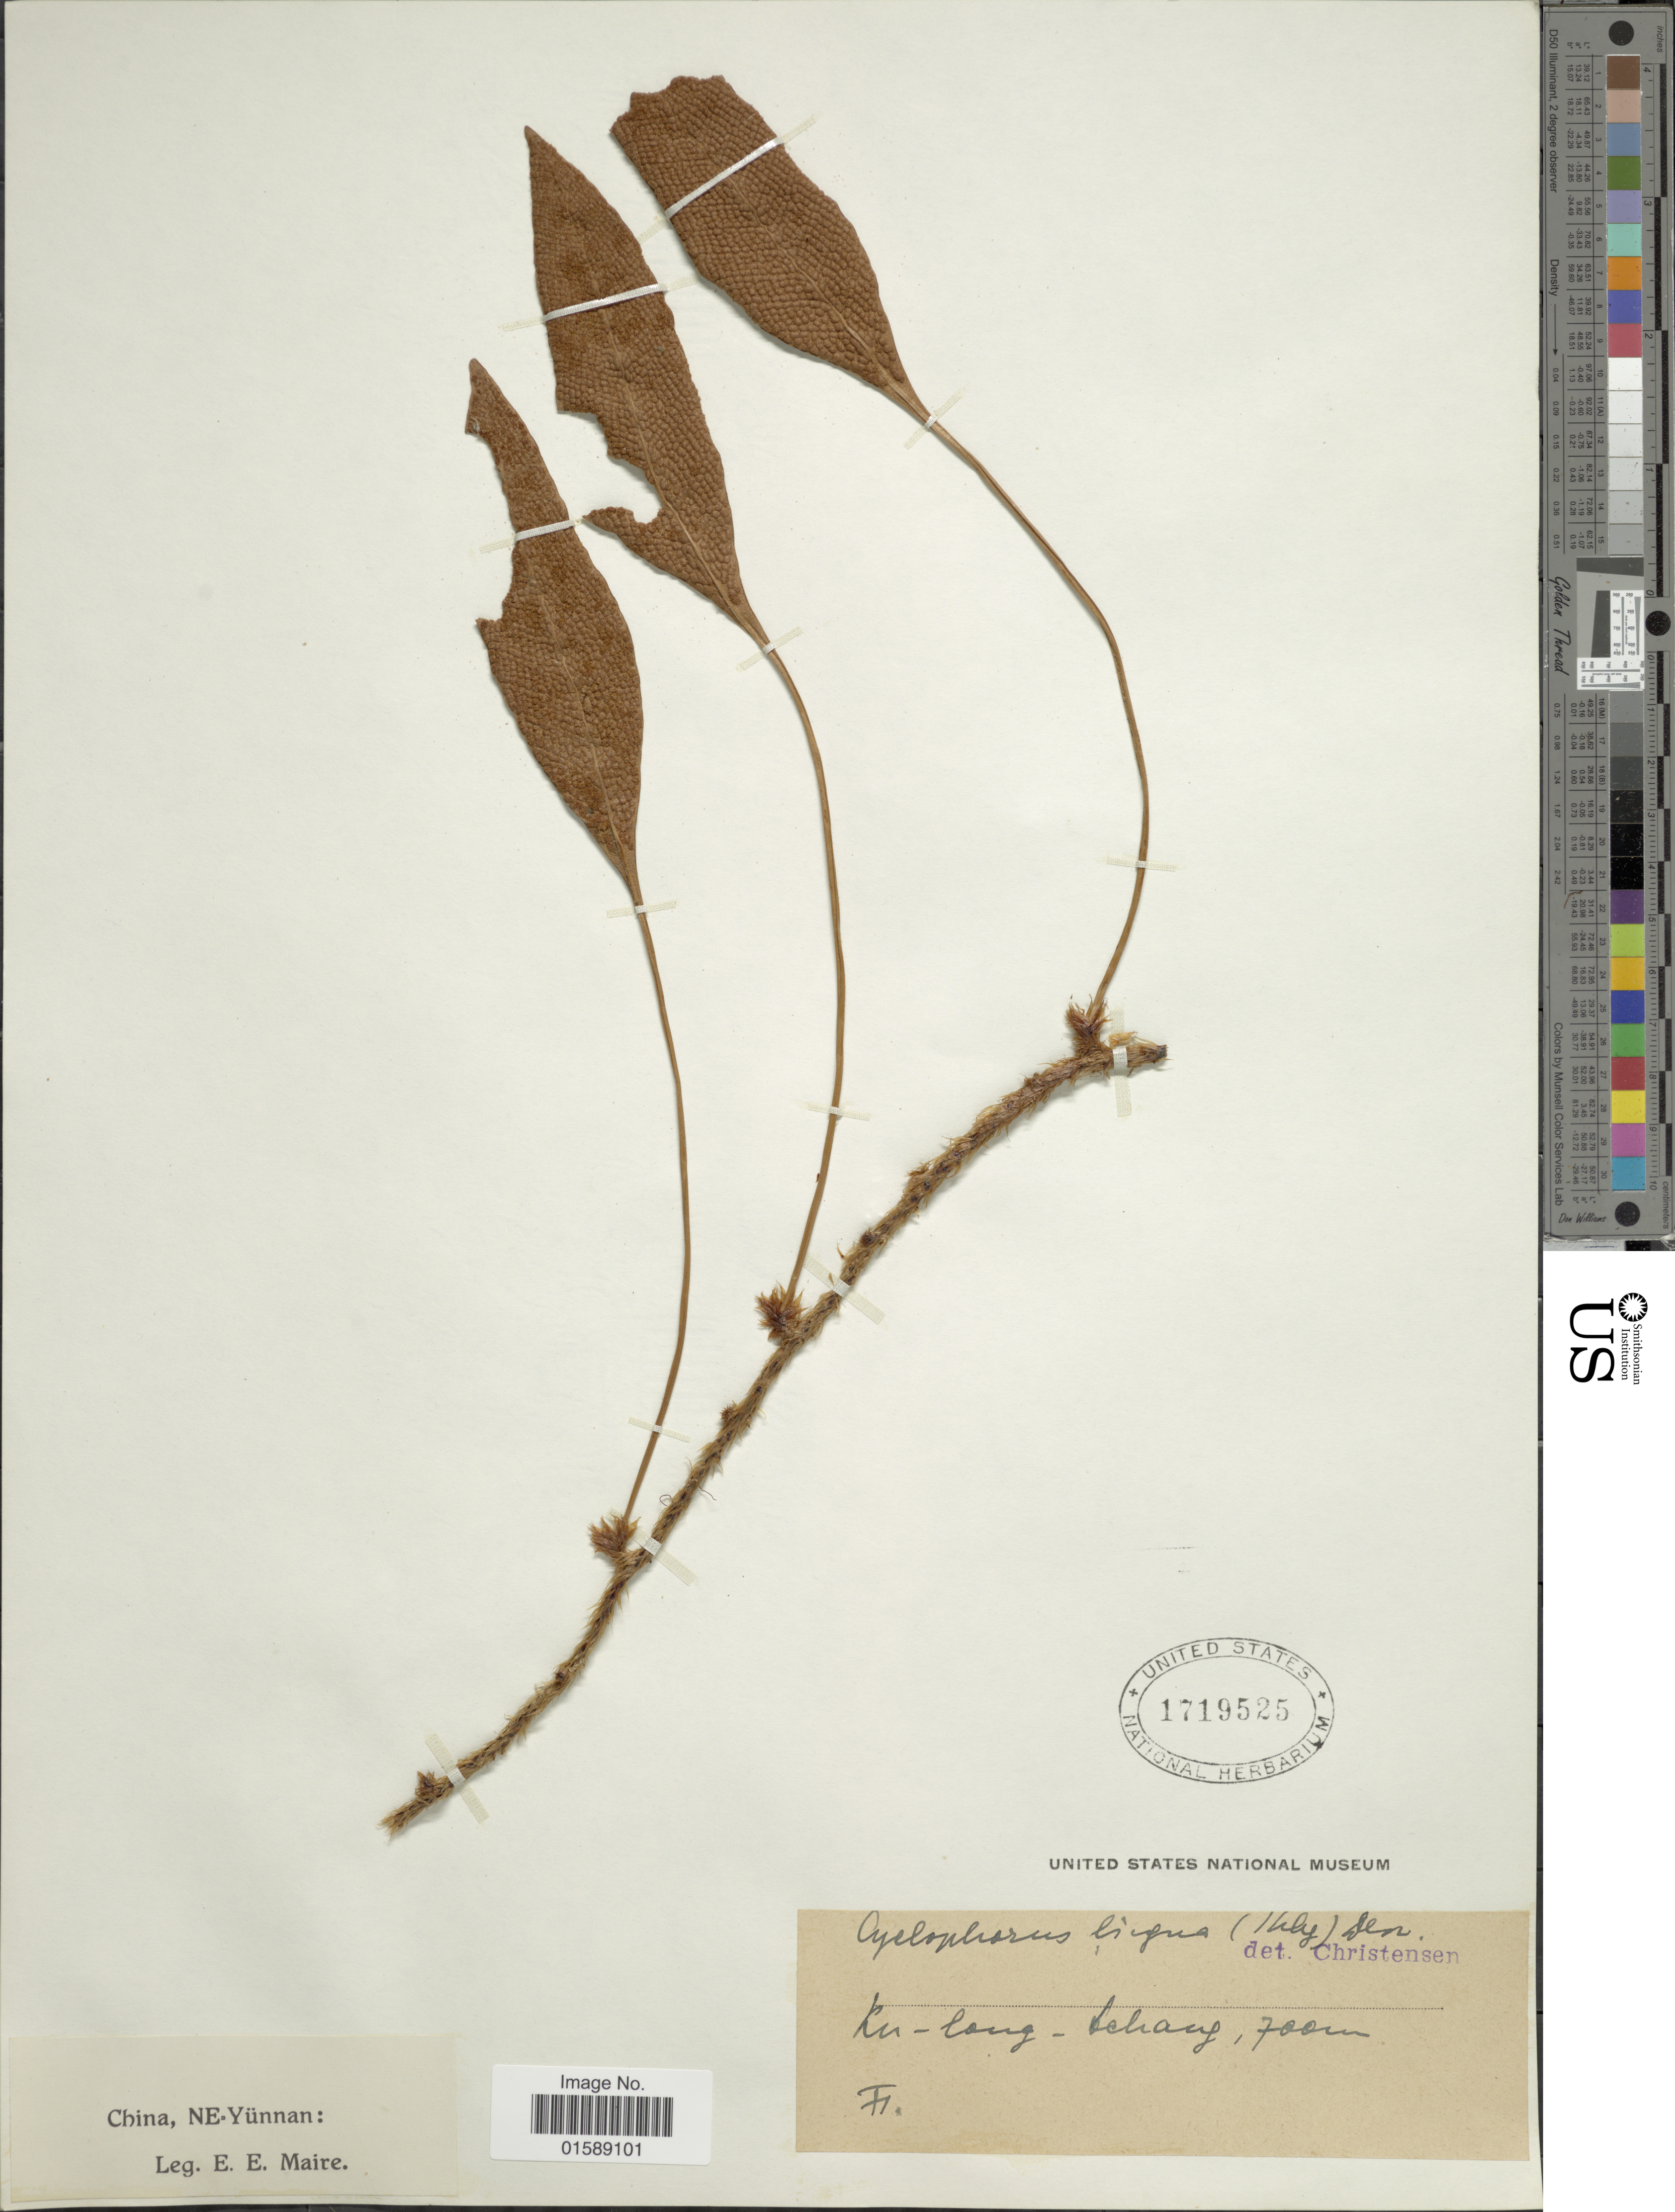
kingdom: Plantae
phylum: Tracheophyta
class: Polypodiopsida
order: Polypodiales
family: Polypodiaceae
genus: Pyrrosia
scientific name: Pyrrosia lingua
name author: (Thurb.) Farw.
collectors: E. E. Maire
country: China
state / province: Yunnan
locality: N.E.-Yunnan. ku-lang-Sehang [interpreted]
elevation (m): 700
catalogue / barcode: US 1719525